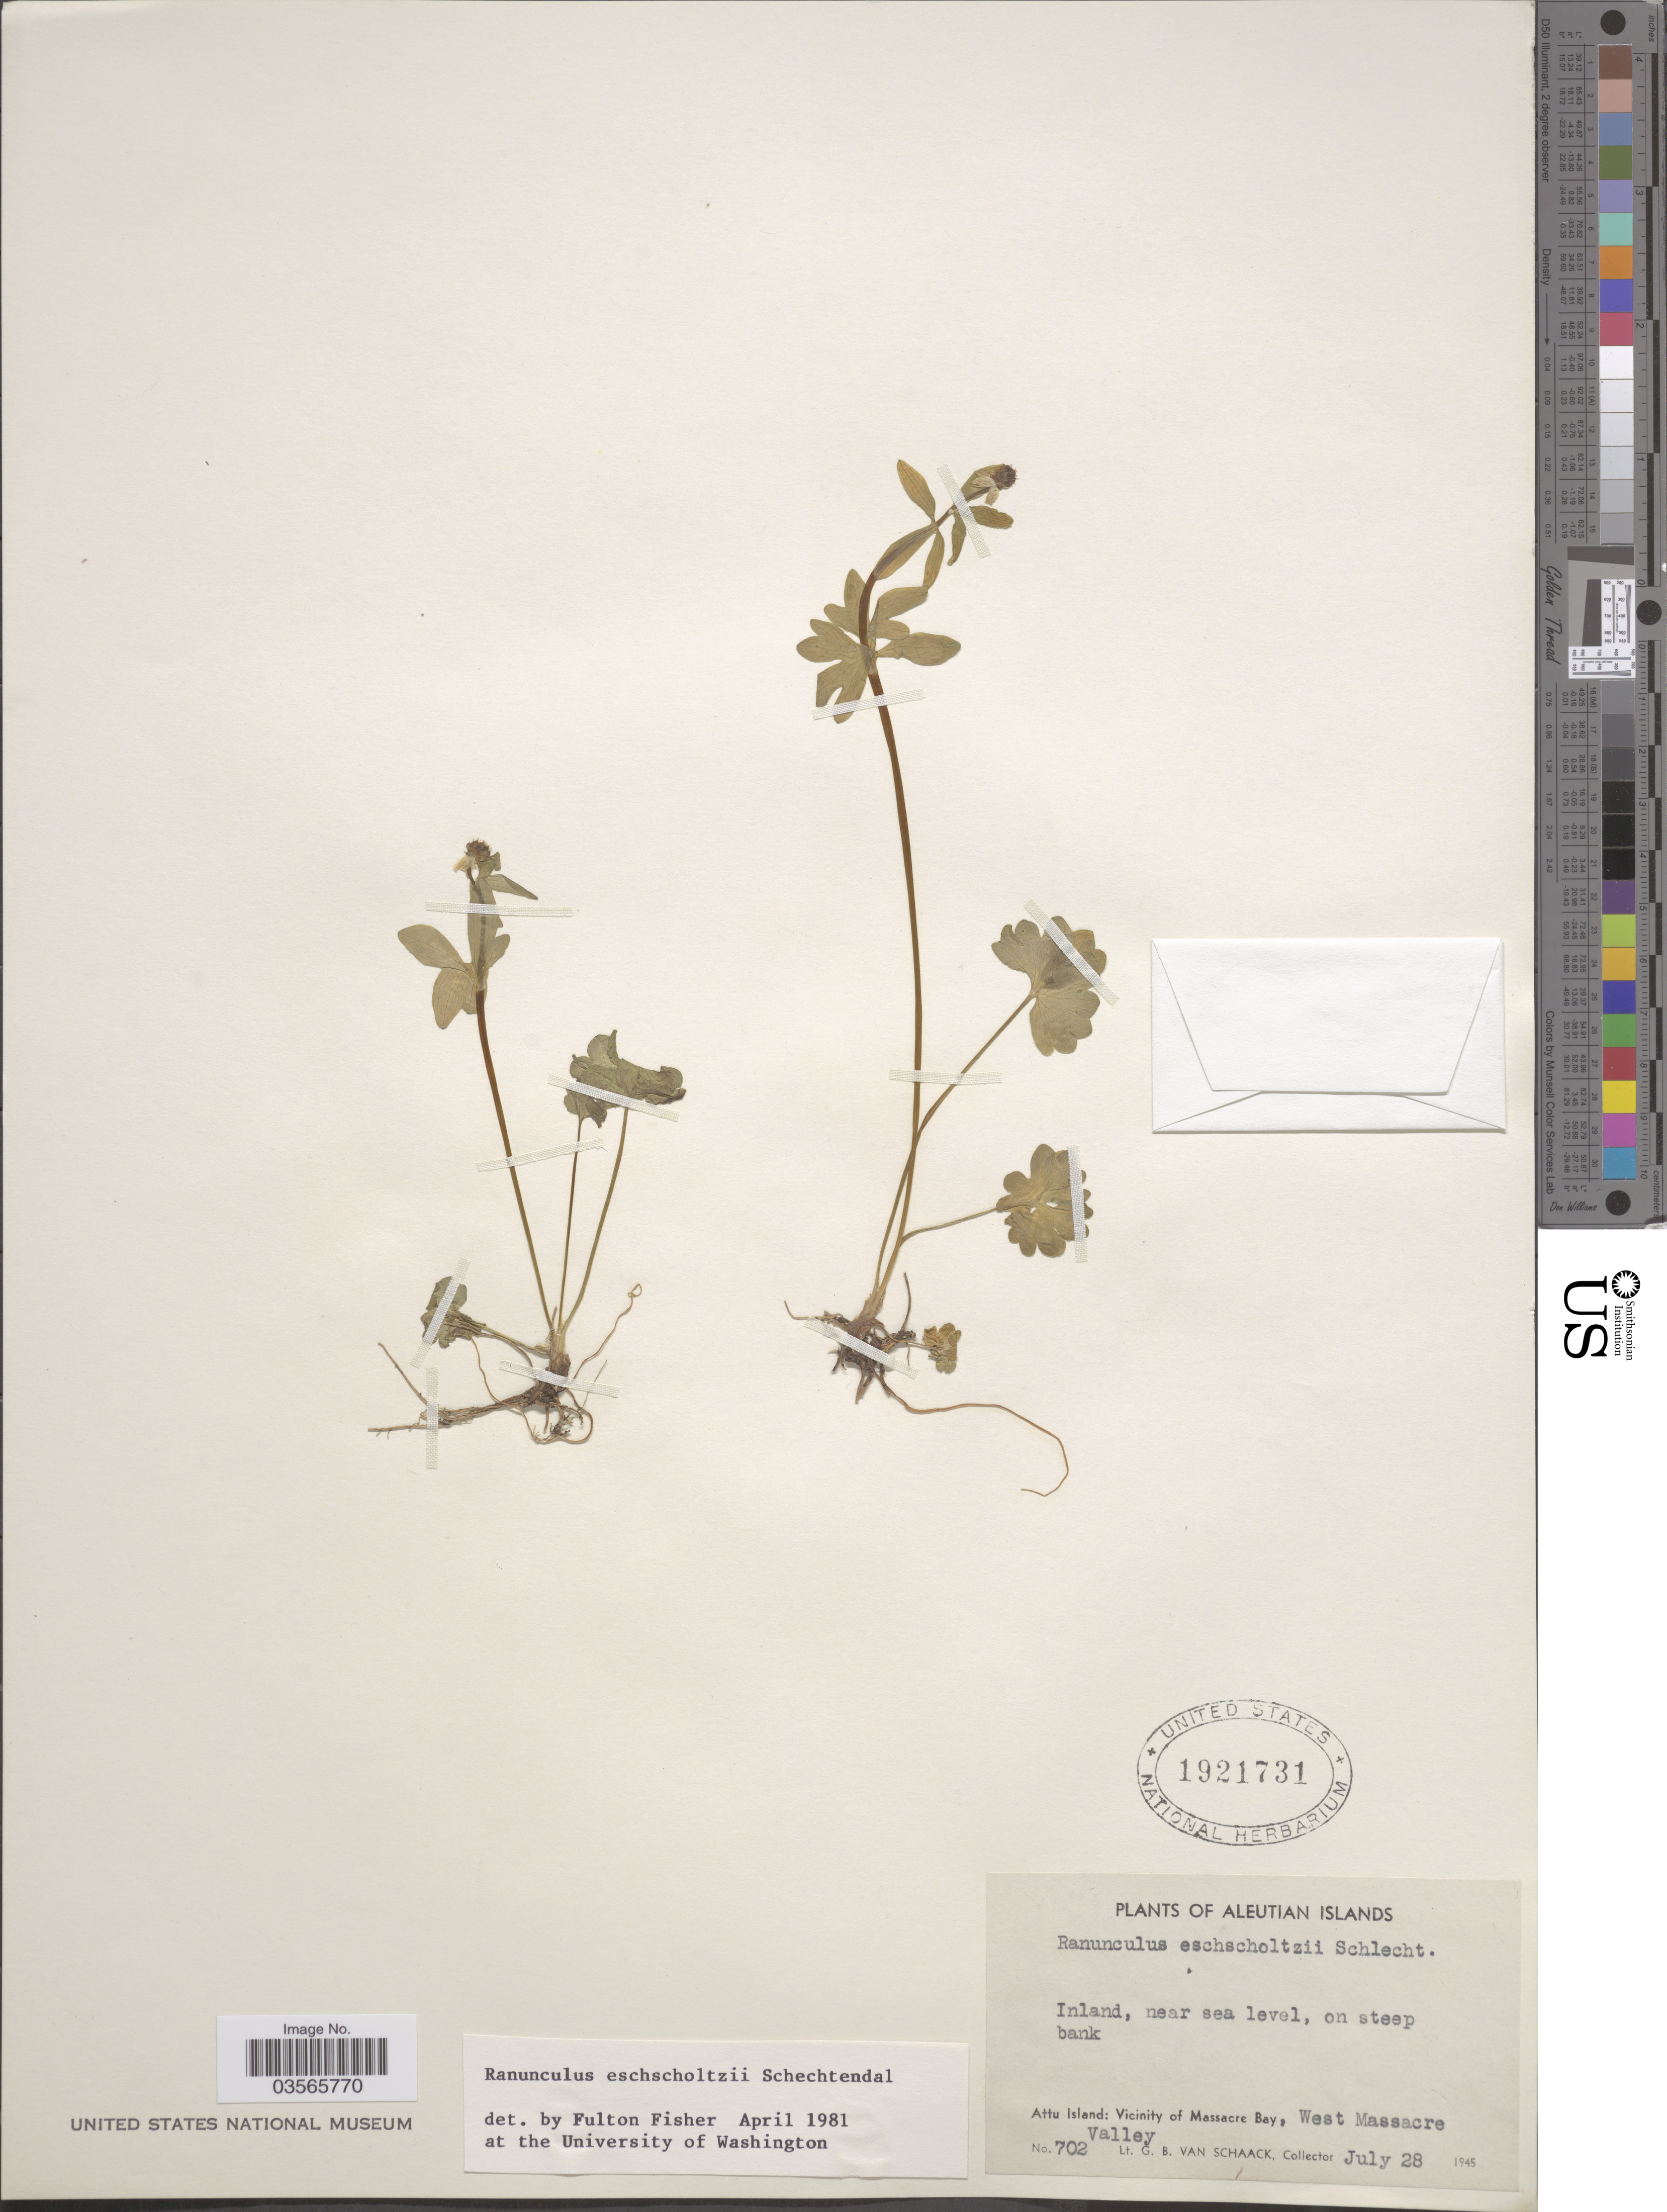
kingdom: Plantae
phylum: Tracheophyta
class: Magnoliopsida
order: Ranunculales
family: Ranunculaceae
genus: Ranunculus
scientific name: Ranunculus eschscholtzii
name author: Schltdl.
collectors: G. Van Schaack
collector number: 702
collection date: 1945-07-28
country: United States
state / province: Alaska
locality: Aleutian Islands, Attu Island: Vicinity of Massacre Bay, West Massacre Valley.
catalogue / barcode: US 1921731